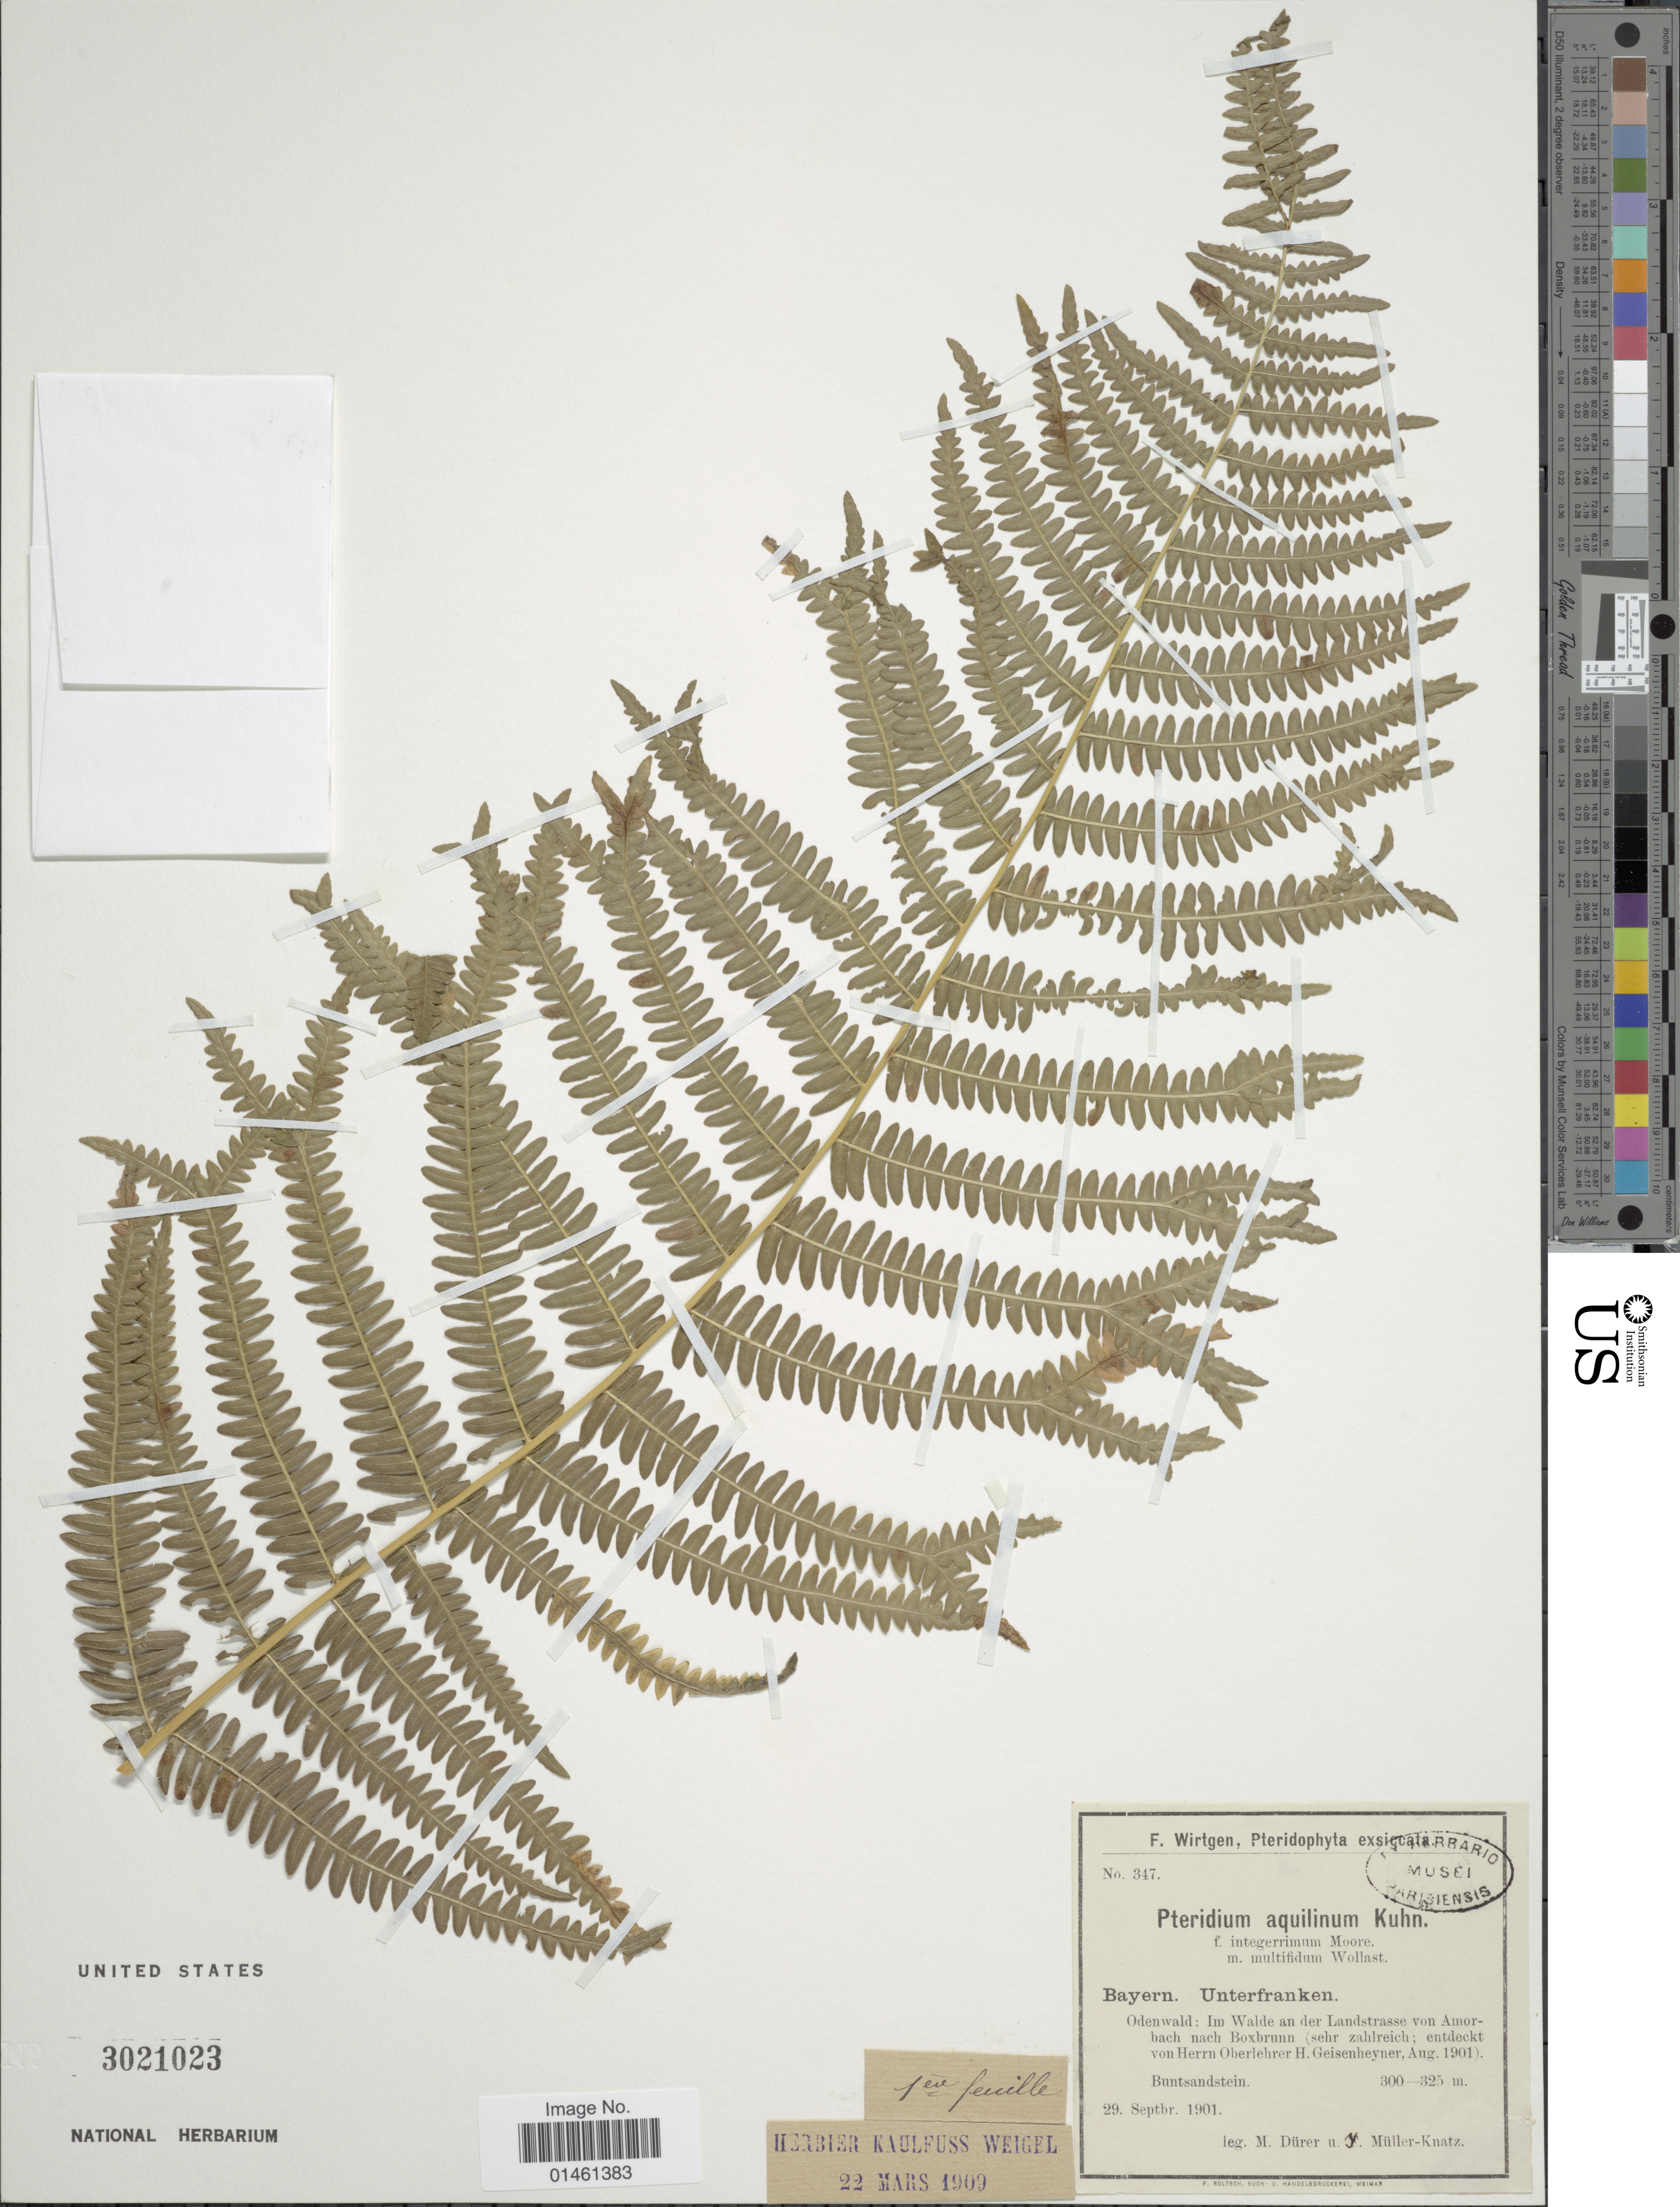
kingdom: Plantae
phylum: Tracheophyta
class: Polypodiopsida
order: Polypodiales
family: Dennstaedtiaceae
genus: Pteridium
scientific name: Pteridium aquilinum var. typicum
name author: R.M. Tryon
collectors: M. Durer & T. Müller-Knatz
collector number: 347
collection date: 1901-09-29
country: Germany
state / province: Bayern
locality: Bayern, Unterfranken, Oldenwald: Im Walde an der Landstrasse von Amorbach nah boxbrunn(sehr) zahlreich; entdeckt von Herrn Oberlehrer H. Geisenheyner, Buntsandstein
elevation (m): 300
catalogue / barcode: US 3021023